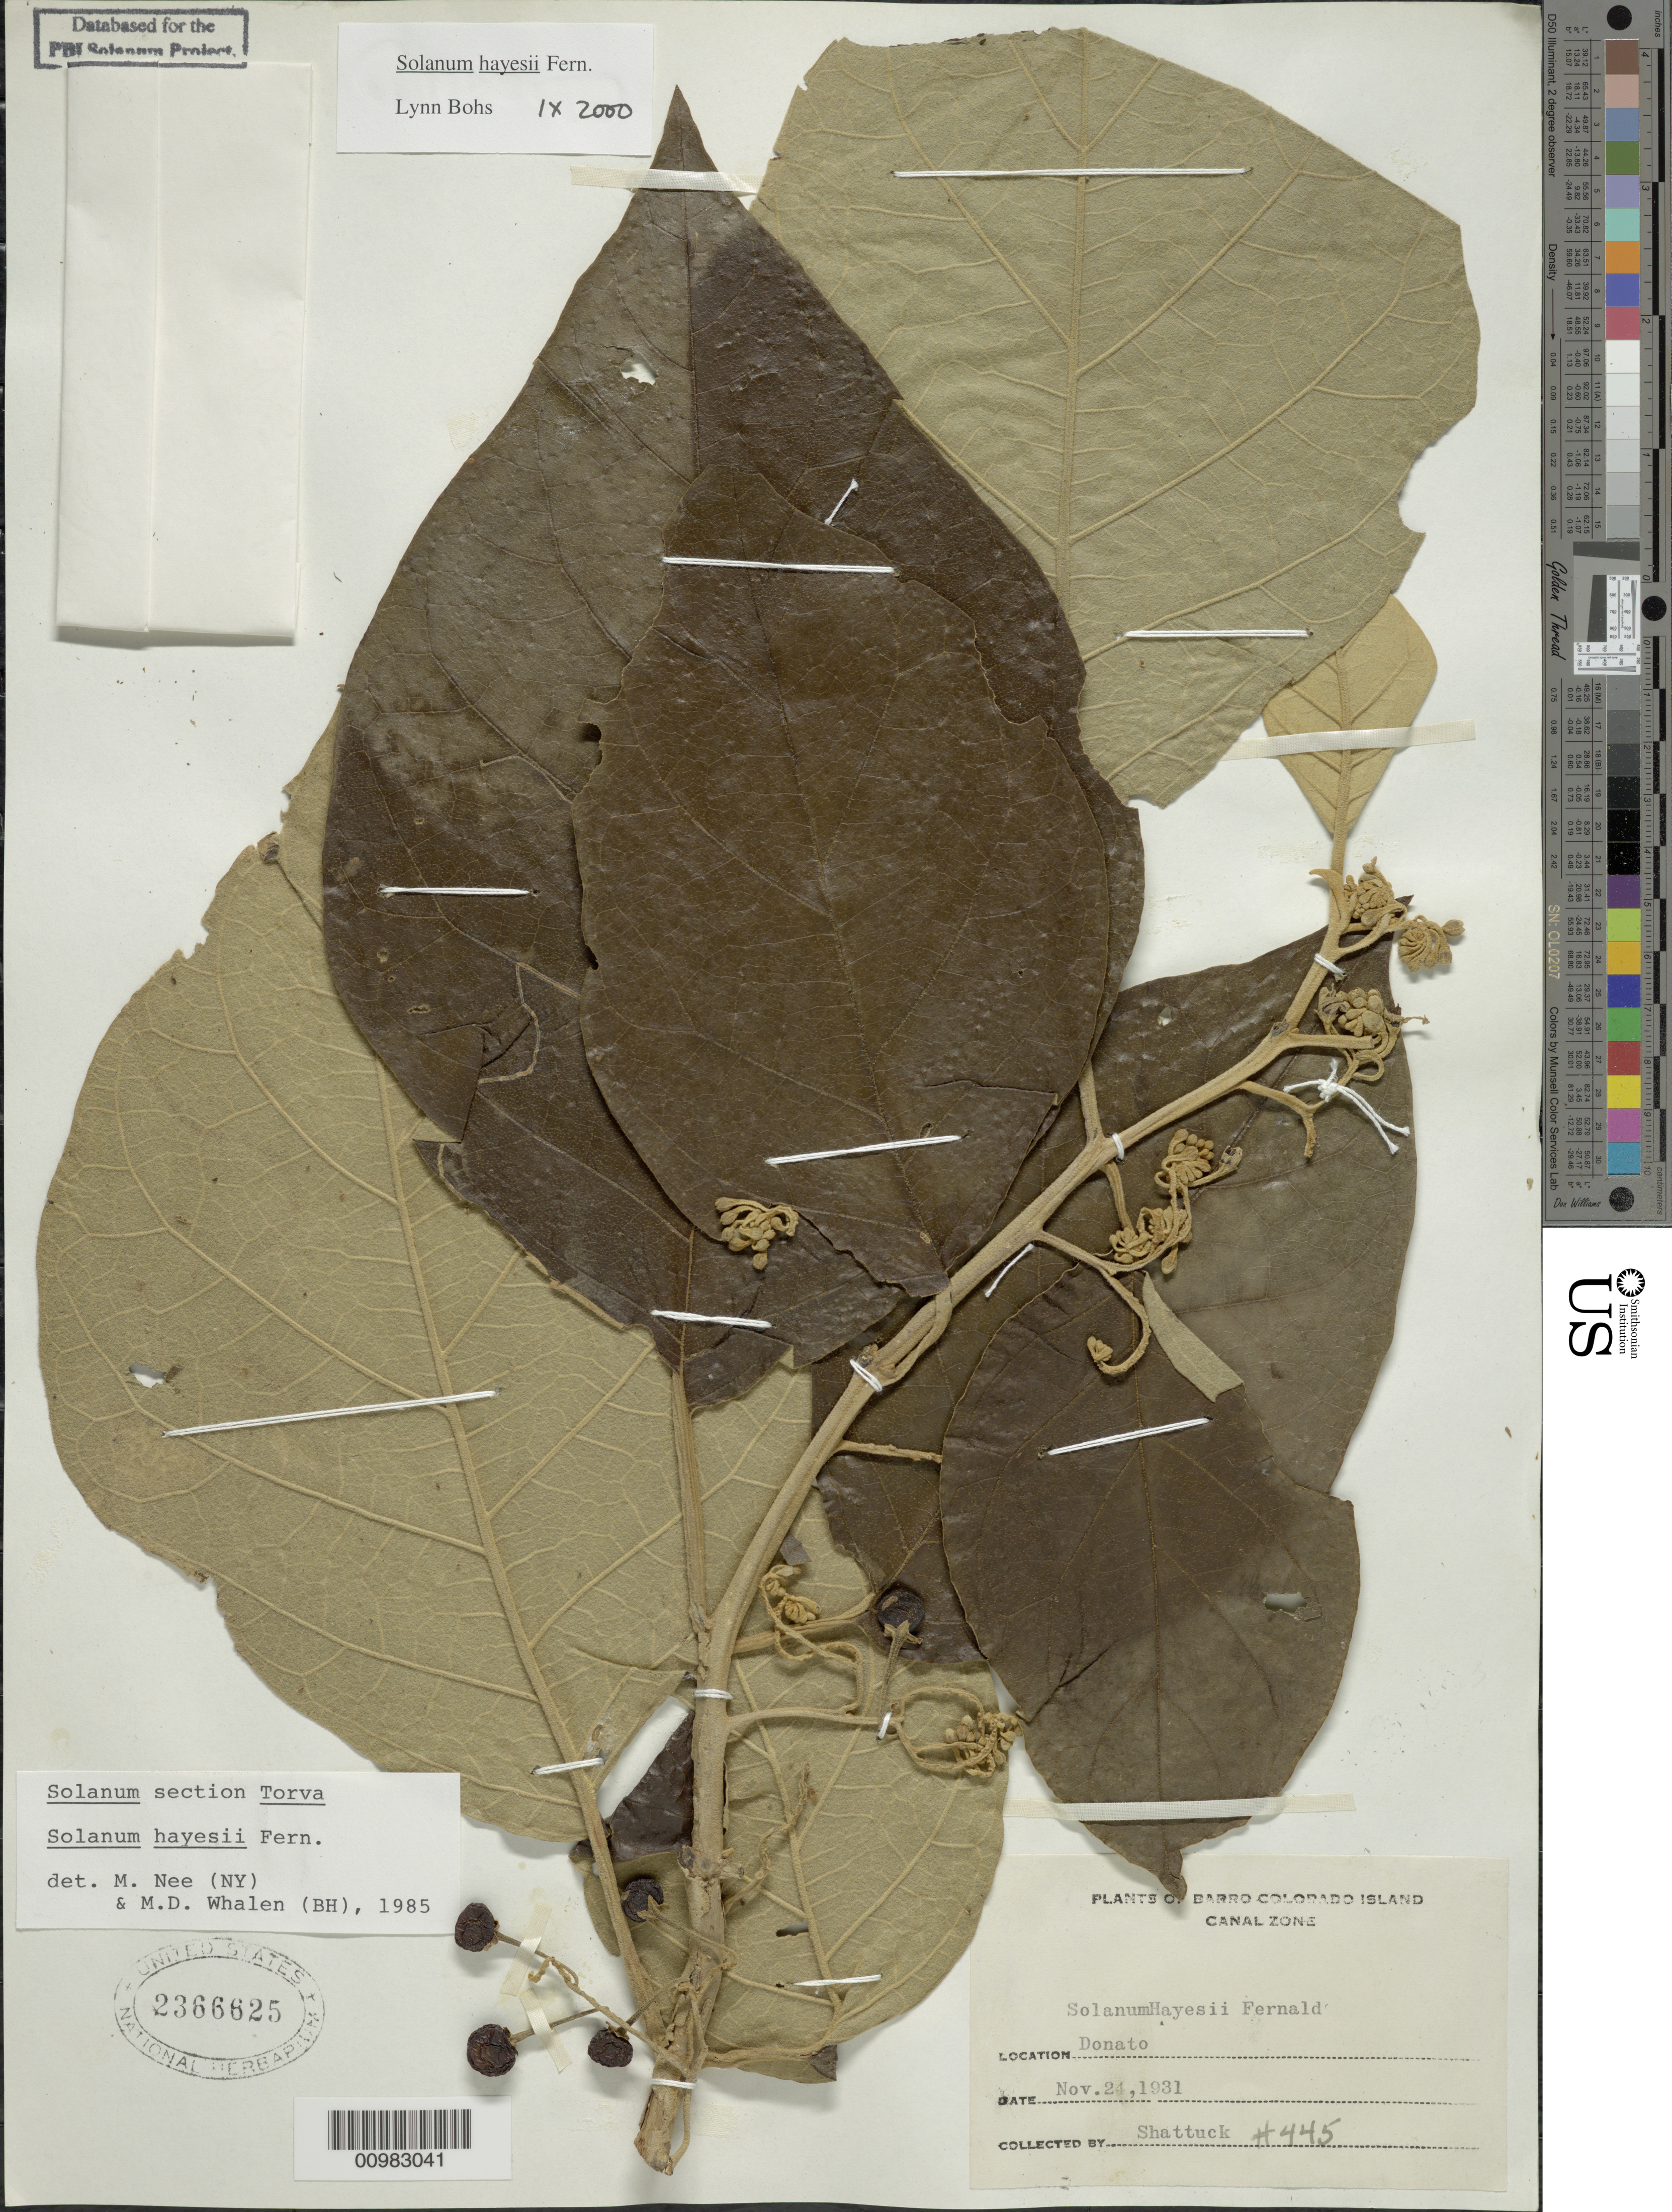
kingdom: Plantae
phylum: Tracheophyta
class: Magnoliopsida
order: Solanales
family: Solanaceae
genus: Solanum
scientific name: Solanum hayesii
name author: Fernald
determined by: Bohs, L. A.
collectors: O. Shattuck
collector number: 445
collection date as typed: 24 Nov 1931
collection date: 1931-11-24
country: Panama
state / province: Panamá Oeste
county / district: Canal Zone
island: Barro Colorado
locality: Donato, Barro Colorado I.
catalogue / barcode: US 2366625